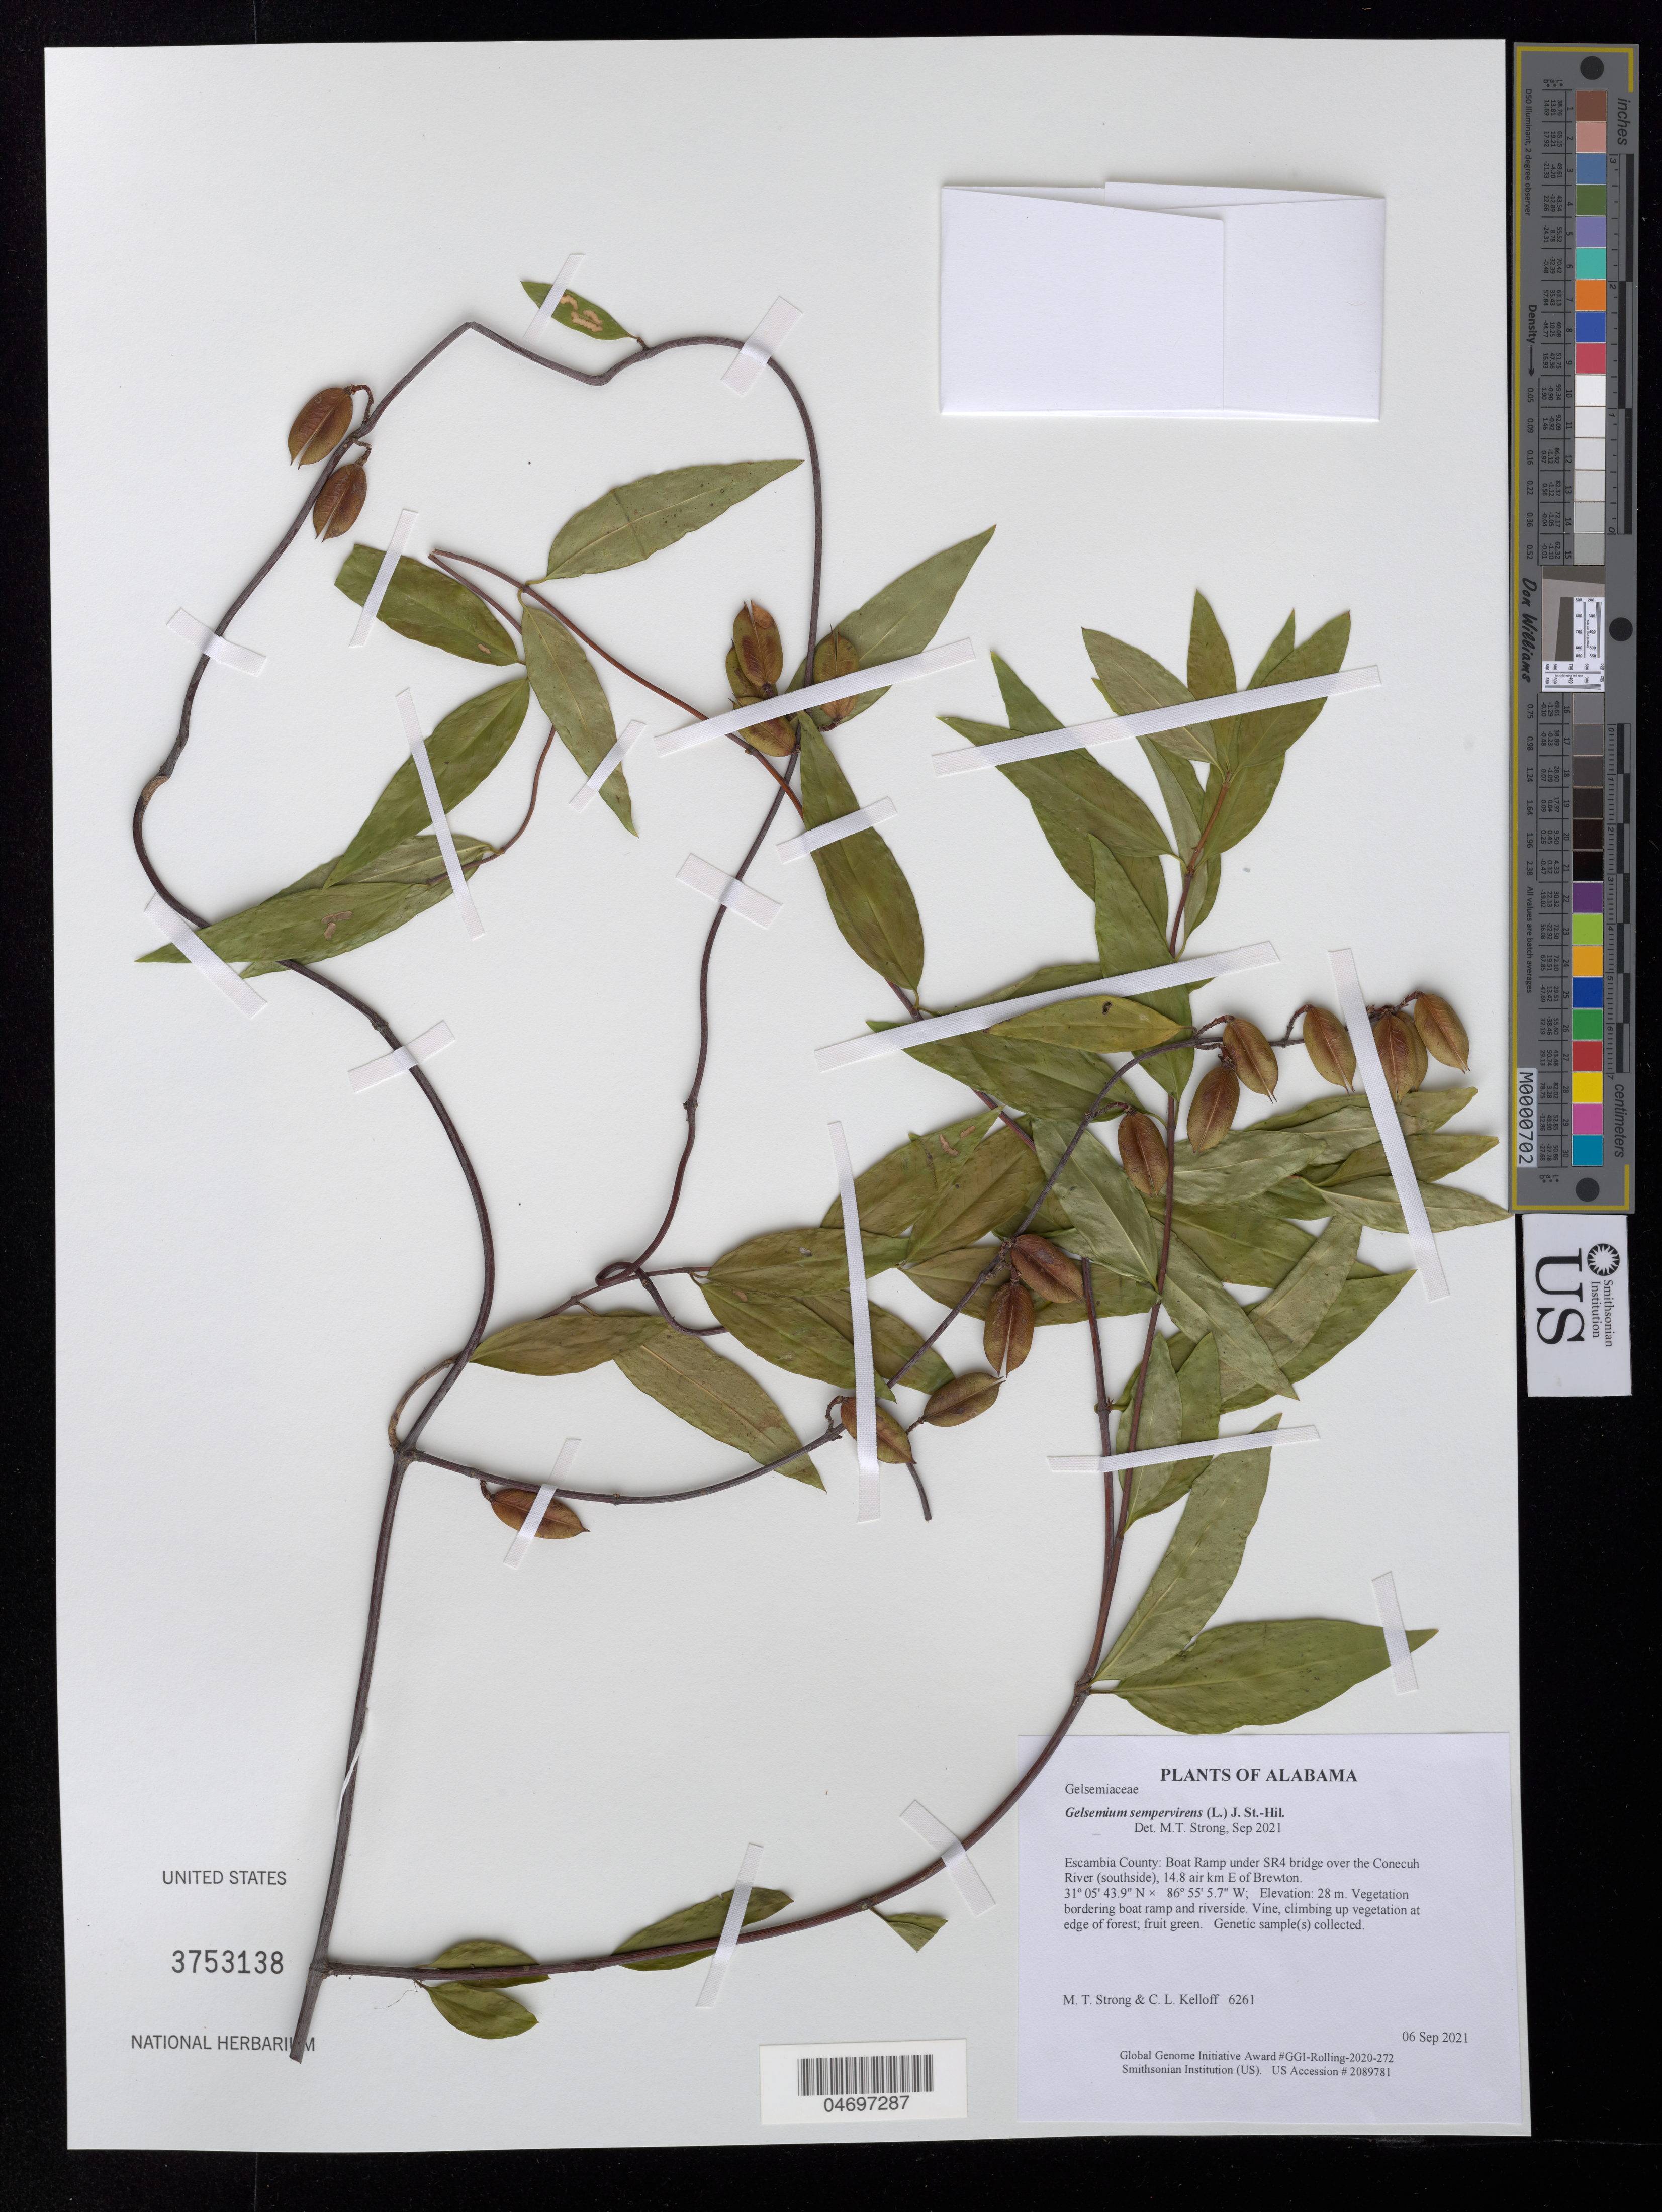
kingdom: Plantae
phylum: Tracheophyta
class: Magnoliopsida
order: Gentianales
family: Gelsemiaceae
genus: Gelsemium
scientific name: Gelsemium sempervirens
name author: (L.) J. St.-Hil.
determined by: Strong, Mark T.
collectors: M. T. Strong & C. L. Kelloff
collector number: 6261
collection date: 2021-09-06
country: United States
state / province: Alabama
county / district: Escambia County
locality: Boat Ramp under SR4 bridge over the Conecuh River (southside), 14.8 air km E of Brewton.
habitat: Vegetation bordering boat ramp and riverside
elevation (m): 28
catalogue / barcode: US 3753138